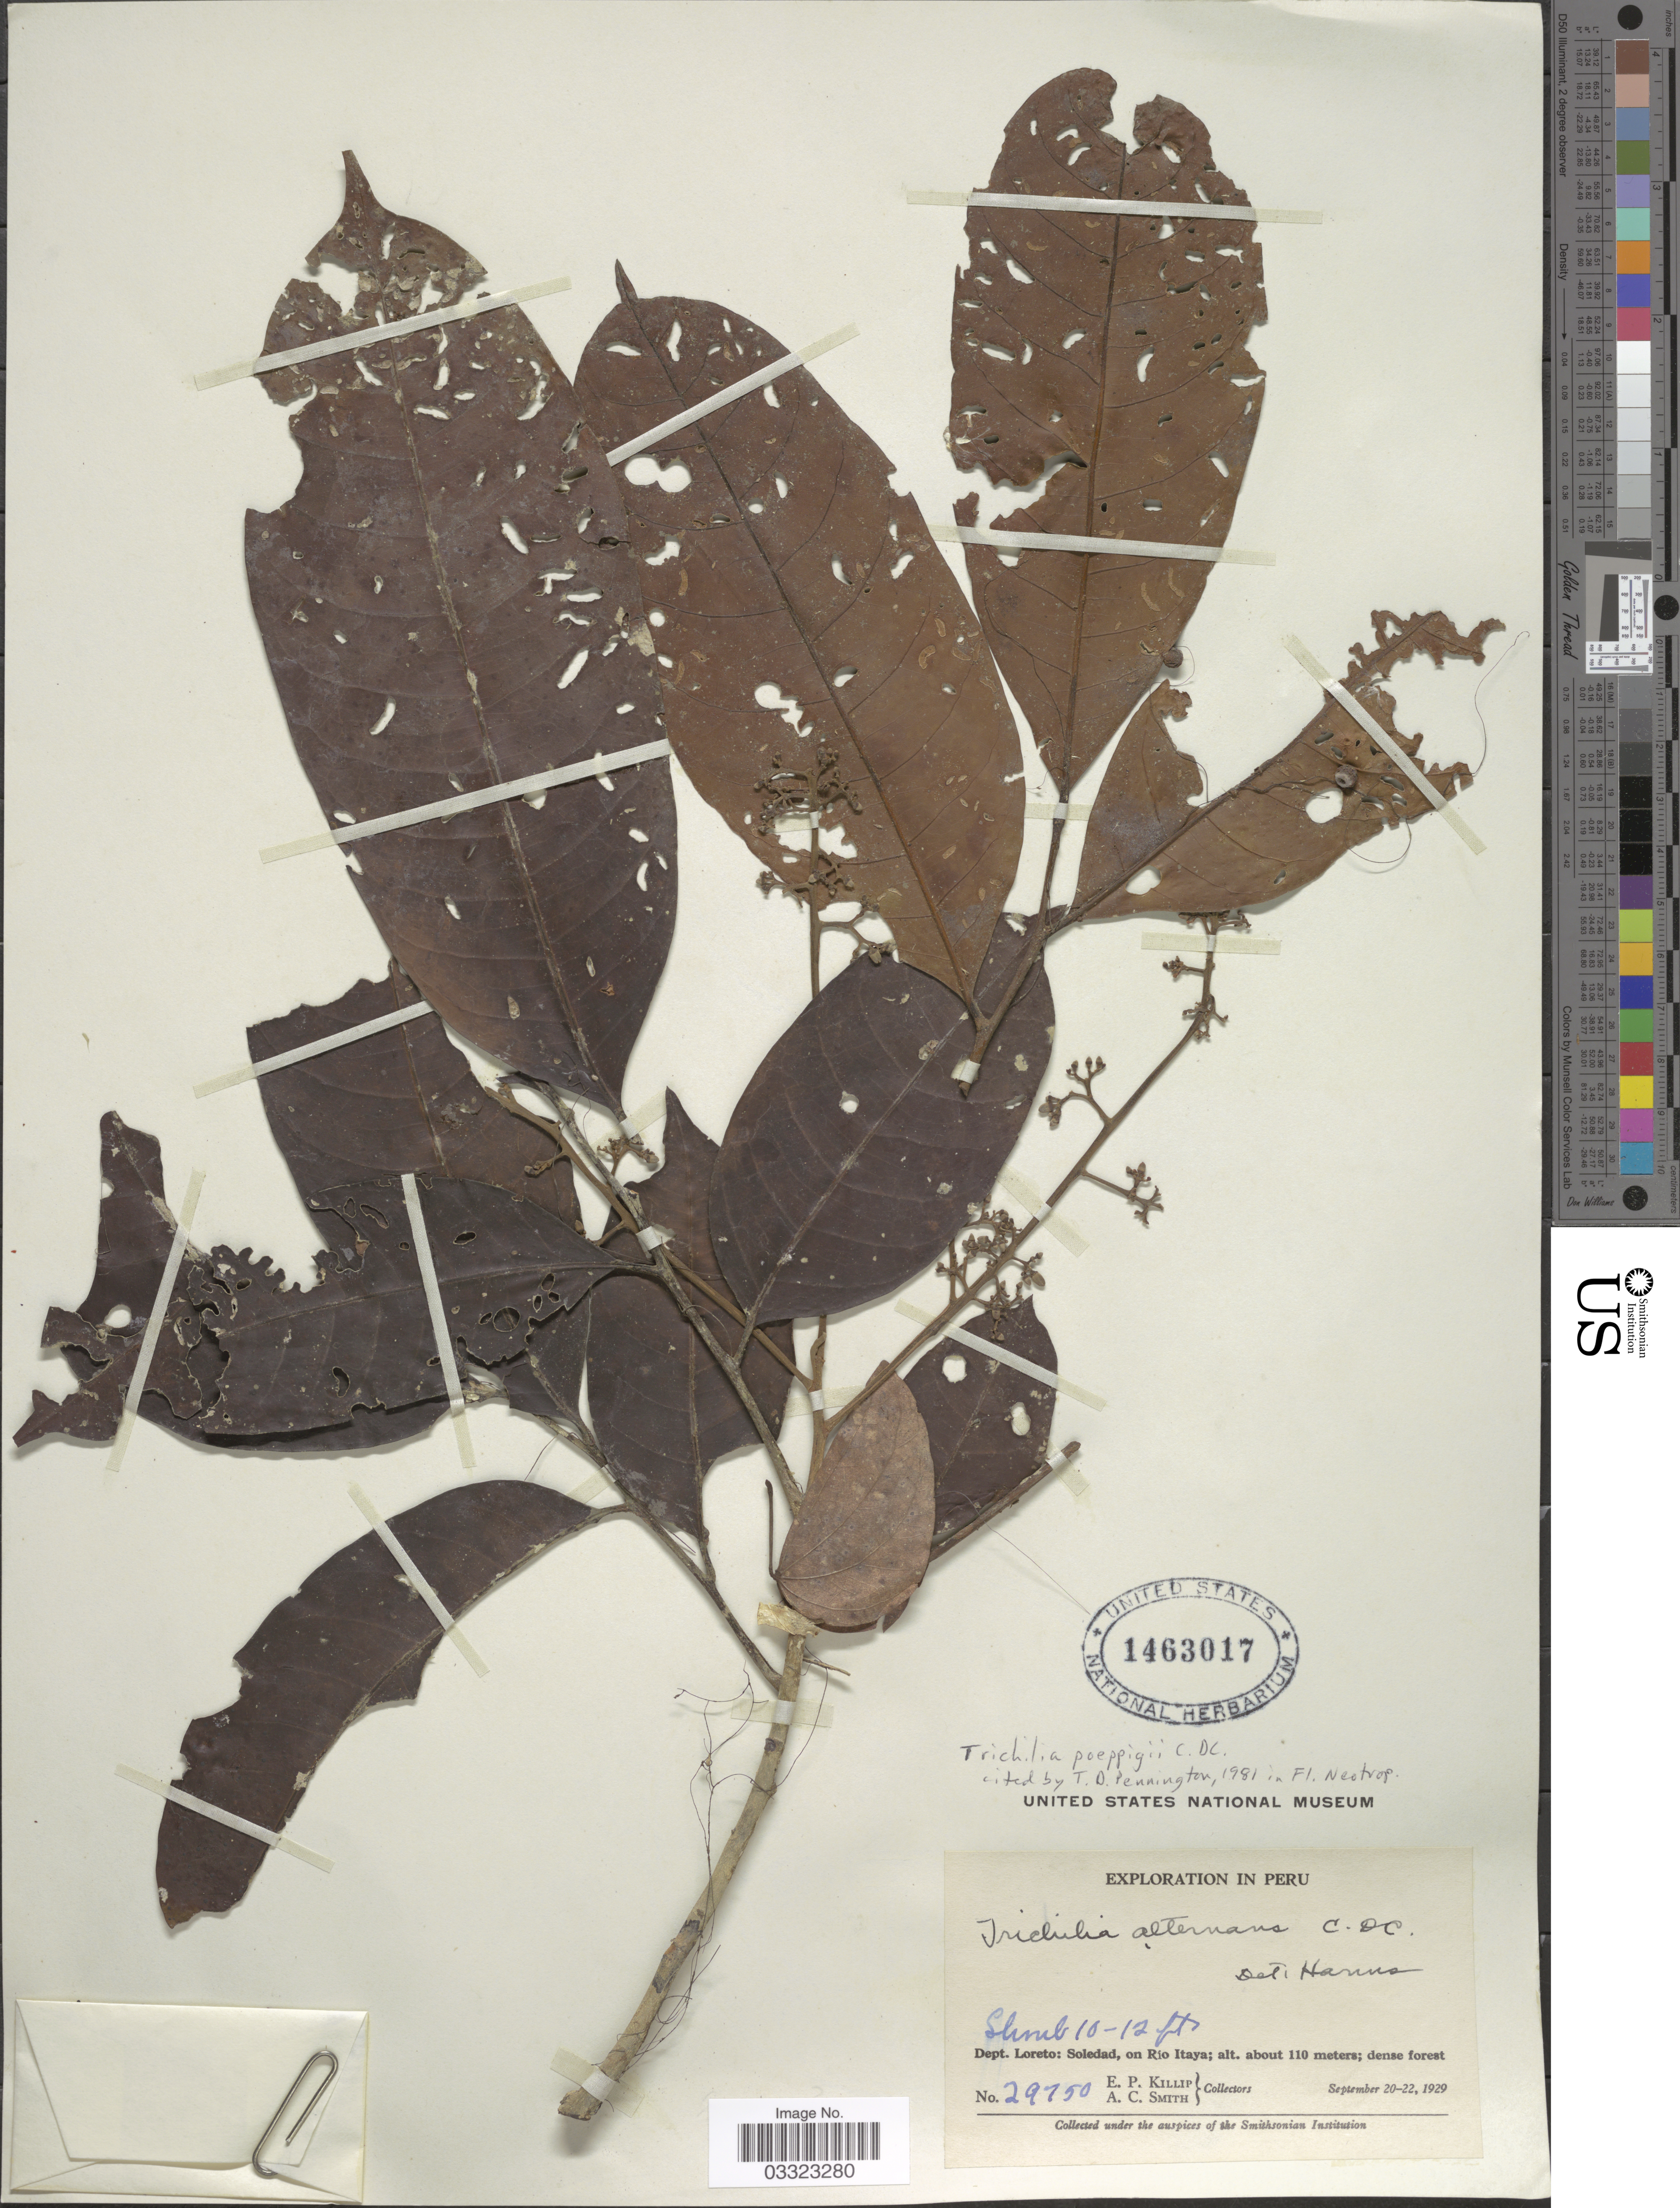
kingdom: Plantae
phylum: Tracheophyta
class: Magnoliopsida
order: Sapindales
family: Meliaceae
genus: Trichilia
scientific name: Trichilia poeppigii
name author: C. DC.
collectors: E. P. Killip & A. C. Smith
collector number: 29750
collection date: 1929-09-20/1929-09-22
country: Peru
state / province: Loreto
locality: Dept. Loreto: Soledad, on Río Itaya.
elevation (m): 110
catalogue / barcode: US 1463017